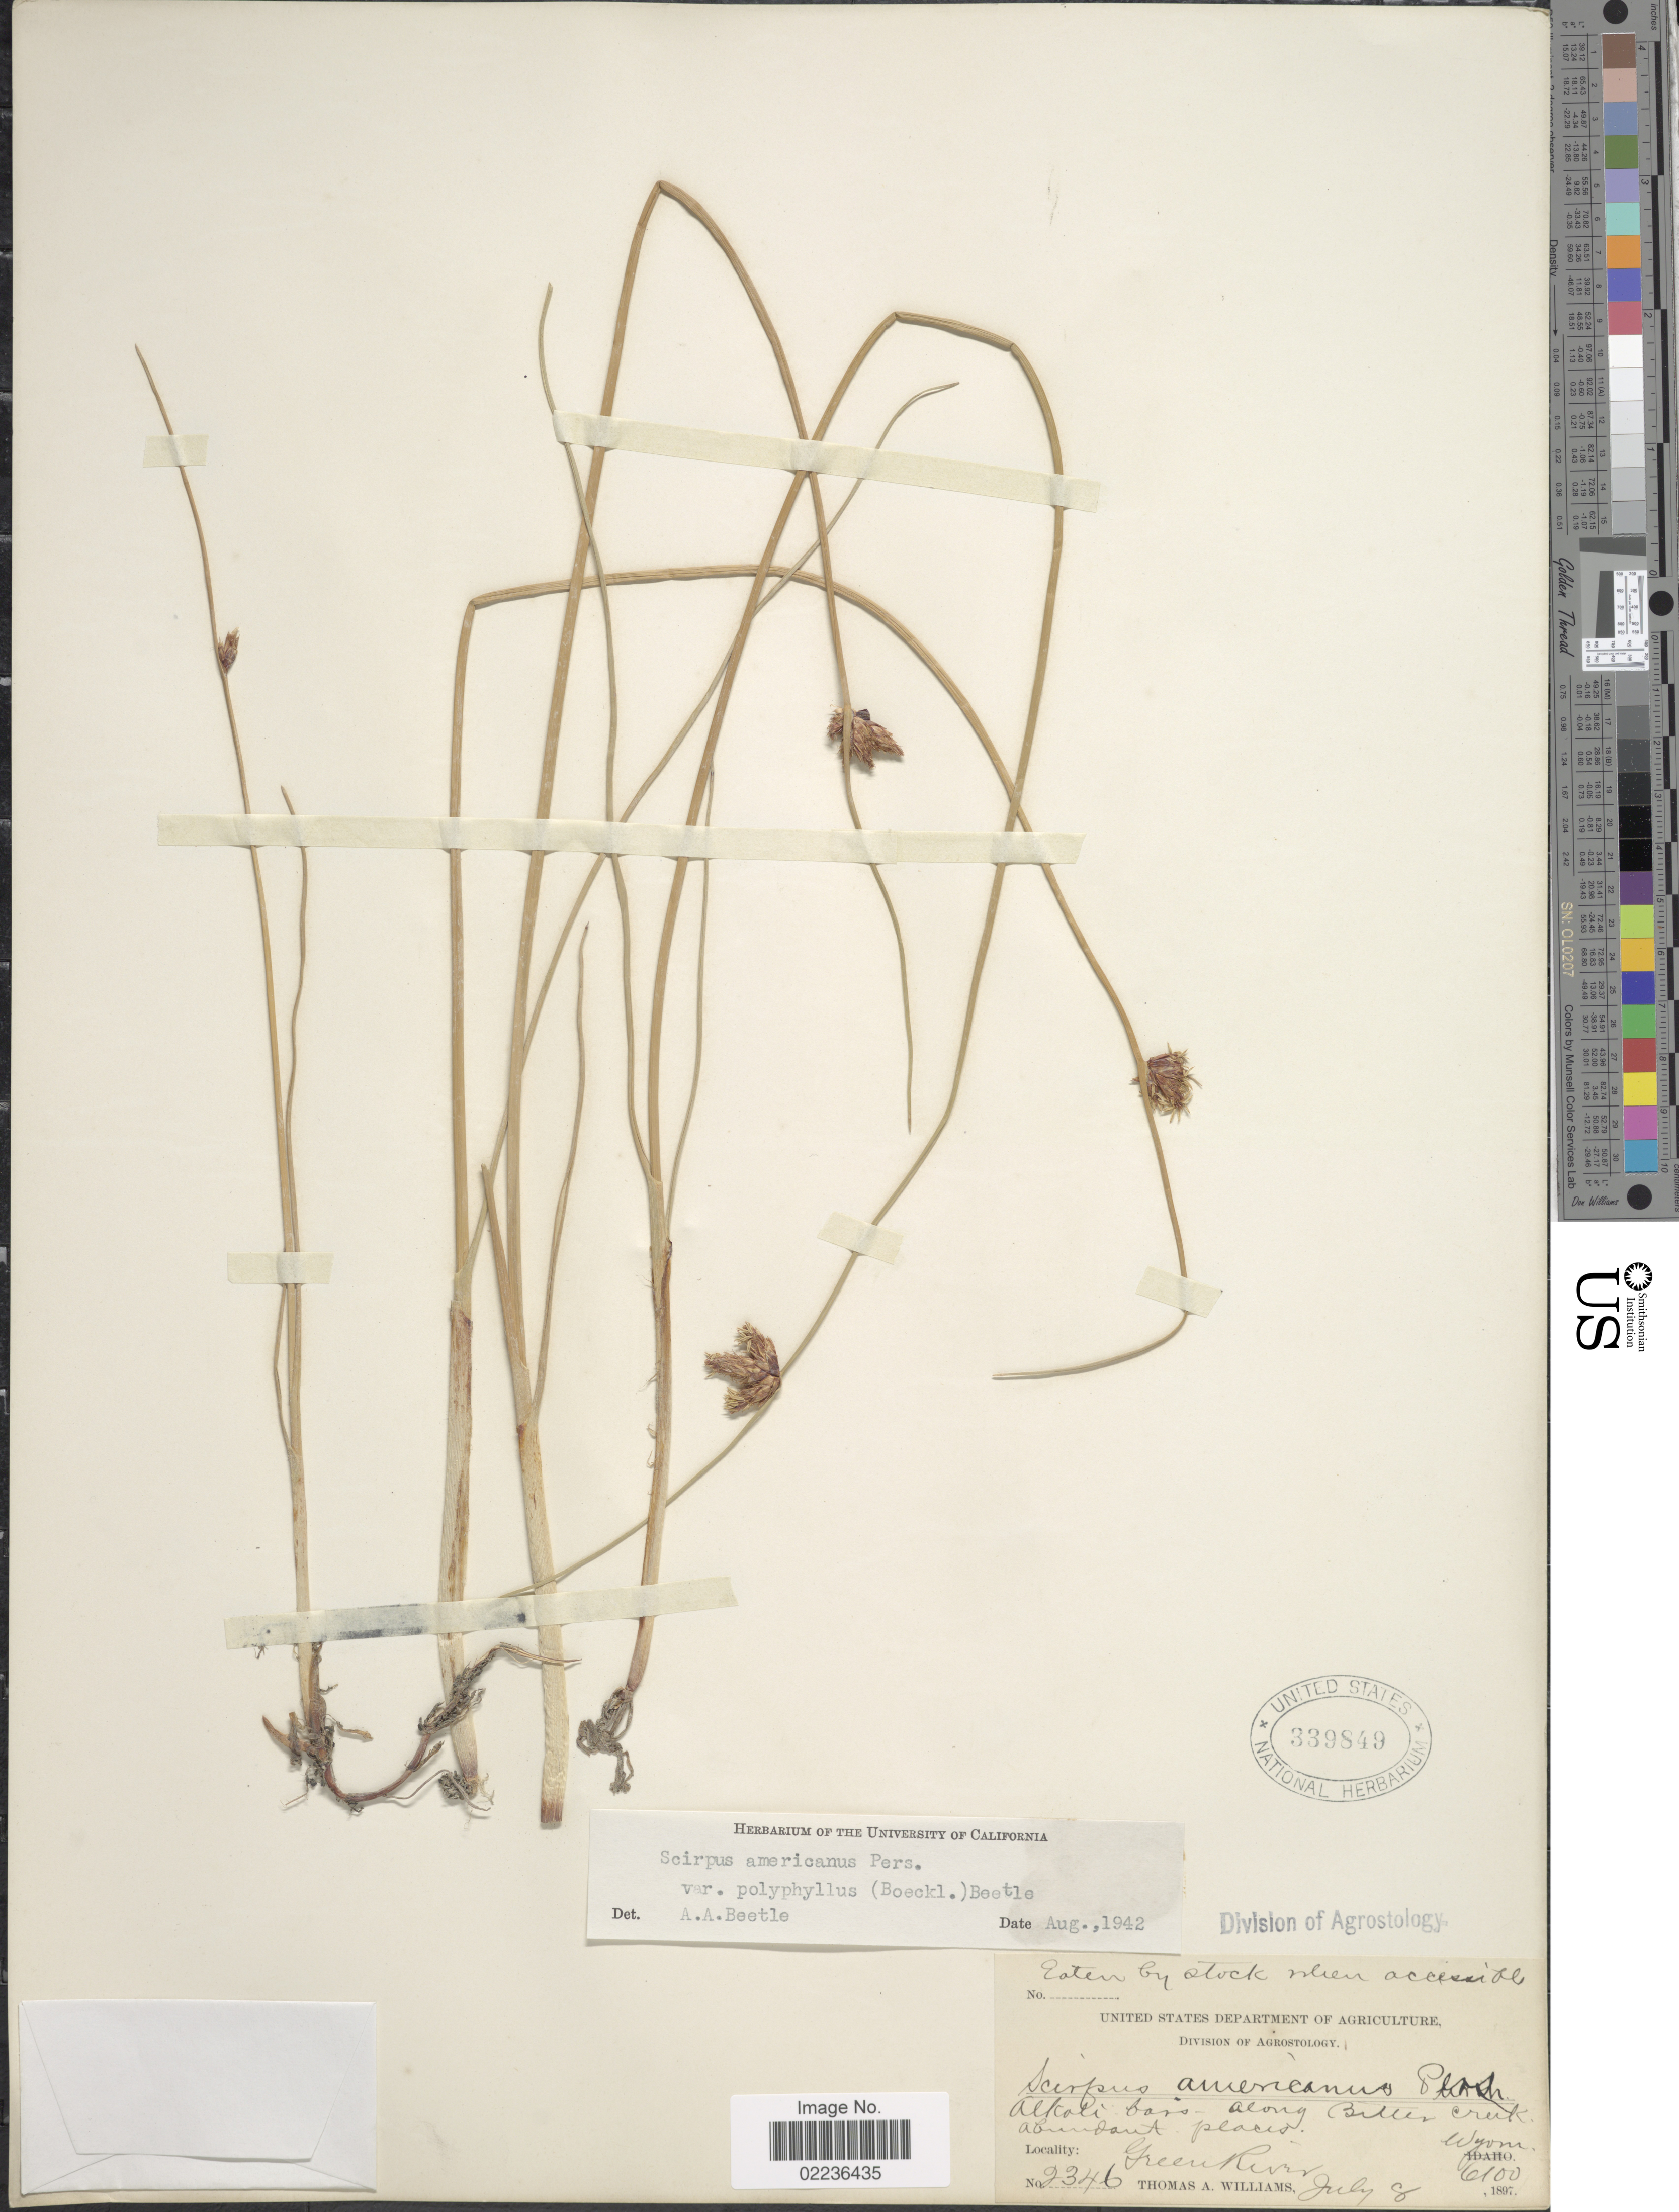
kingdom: Plantae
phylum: Tracheophyta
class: Liliopsida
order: Poales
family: Cyperaceae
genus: Schoenoplectus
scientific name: Schoenoplectus pungens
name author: (Vahl) Palla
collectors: T. A. Williams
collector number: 2346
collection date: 1897-07-08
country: United States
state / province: Wyoming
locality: Along Bitter Creek, Green River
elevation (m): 1859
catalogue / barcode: US 339849